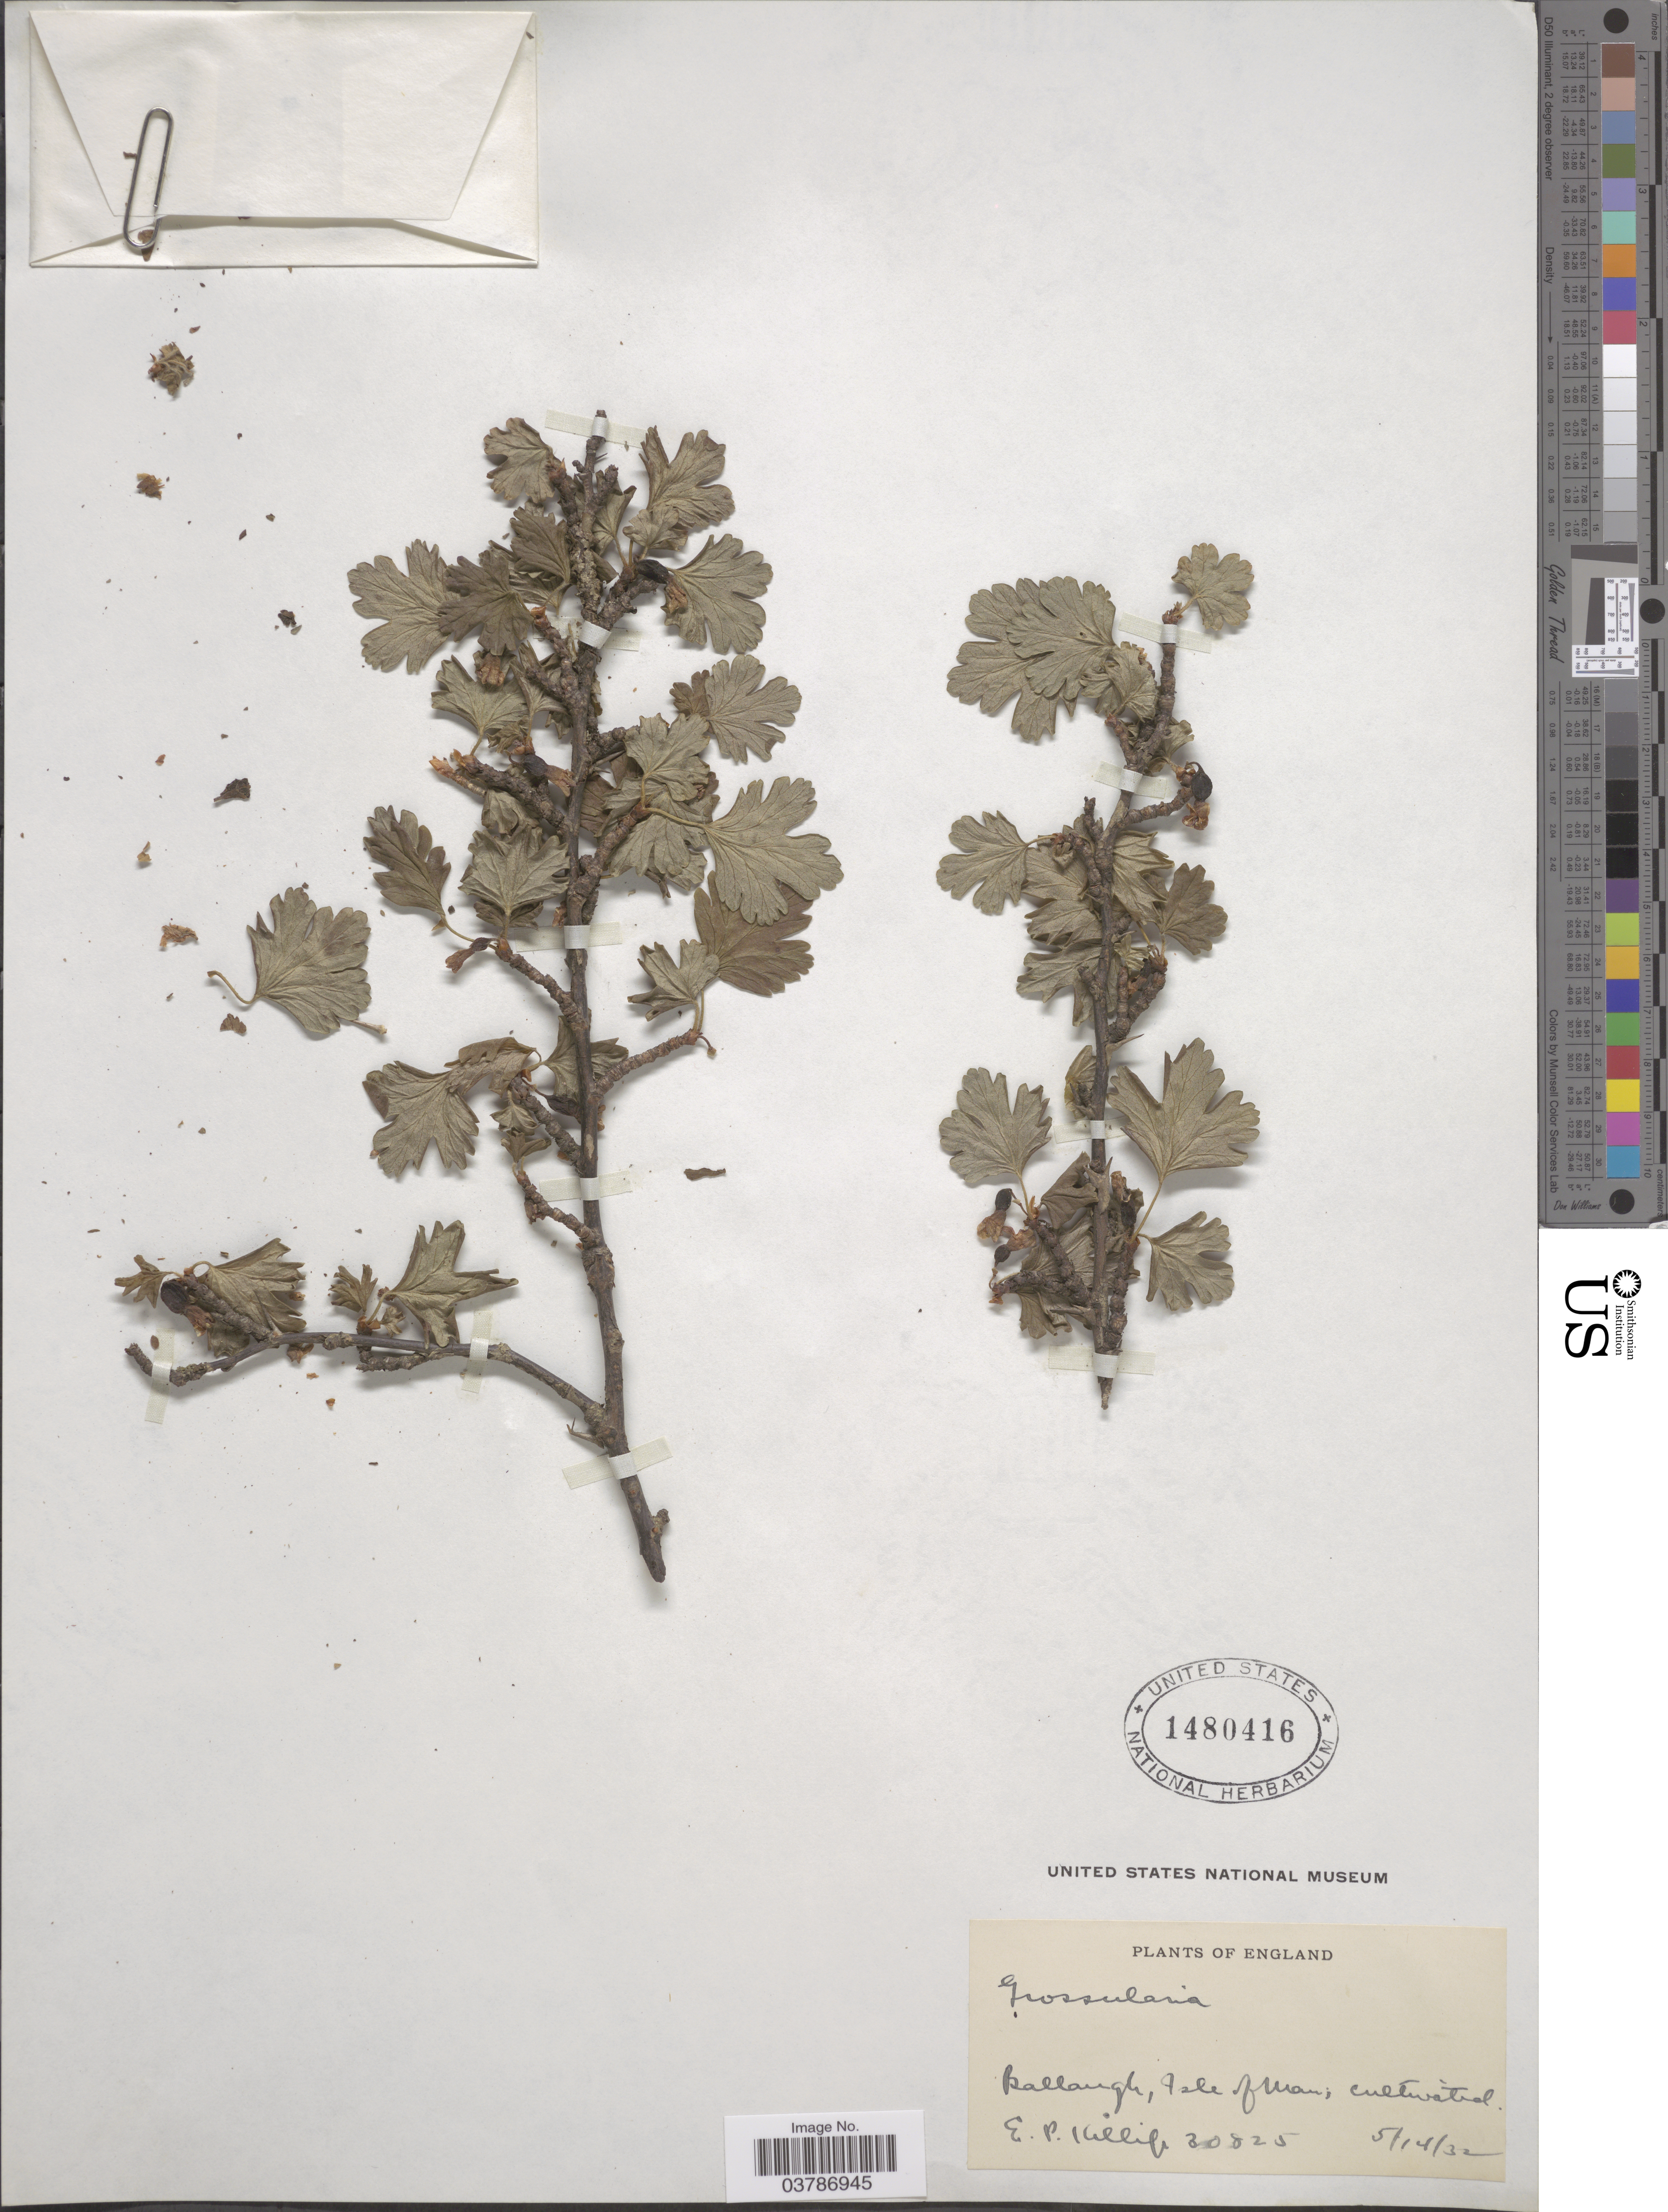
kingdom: Plantae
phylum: Tracheophyta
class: Magnoliopsida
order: Saxifragales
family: Grossulariaceae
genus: Ribes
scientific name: Ribes sp.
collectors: E. P. Killip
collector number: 30825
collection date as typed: Transcribed d/m/y: 14/5/32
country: United Kingdom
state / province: England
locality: Ballaugh, Isle of Man.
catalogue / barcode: US 1480416